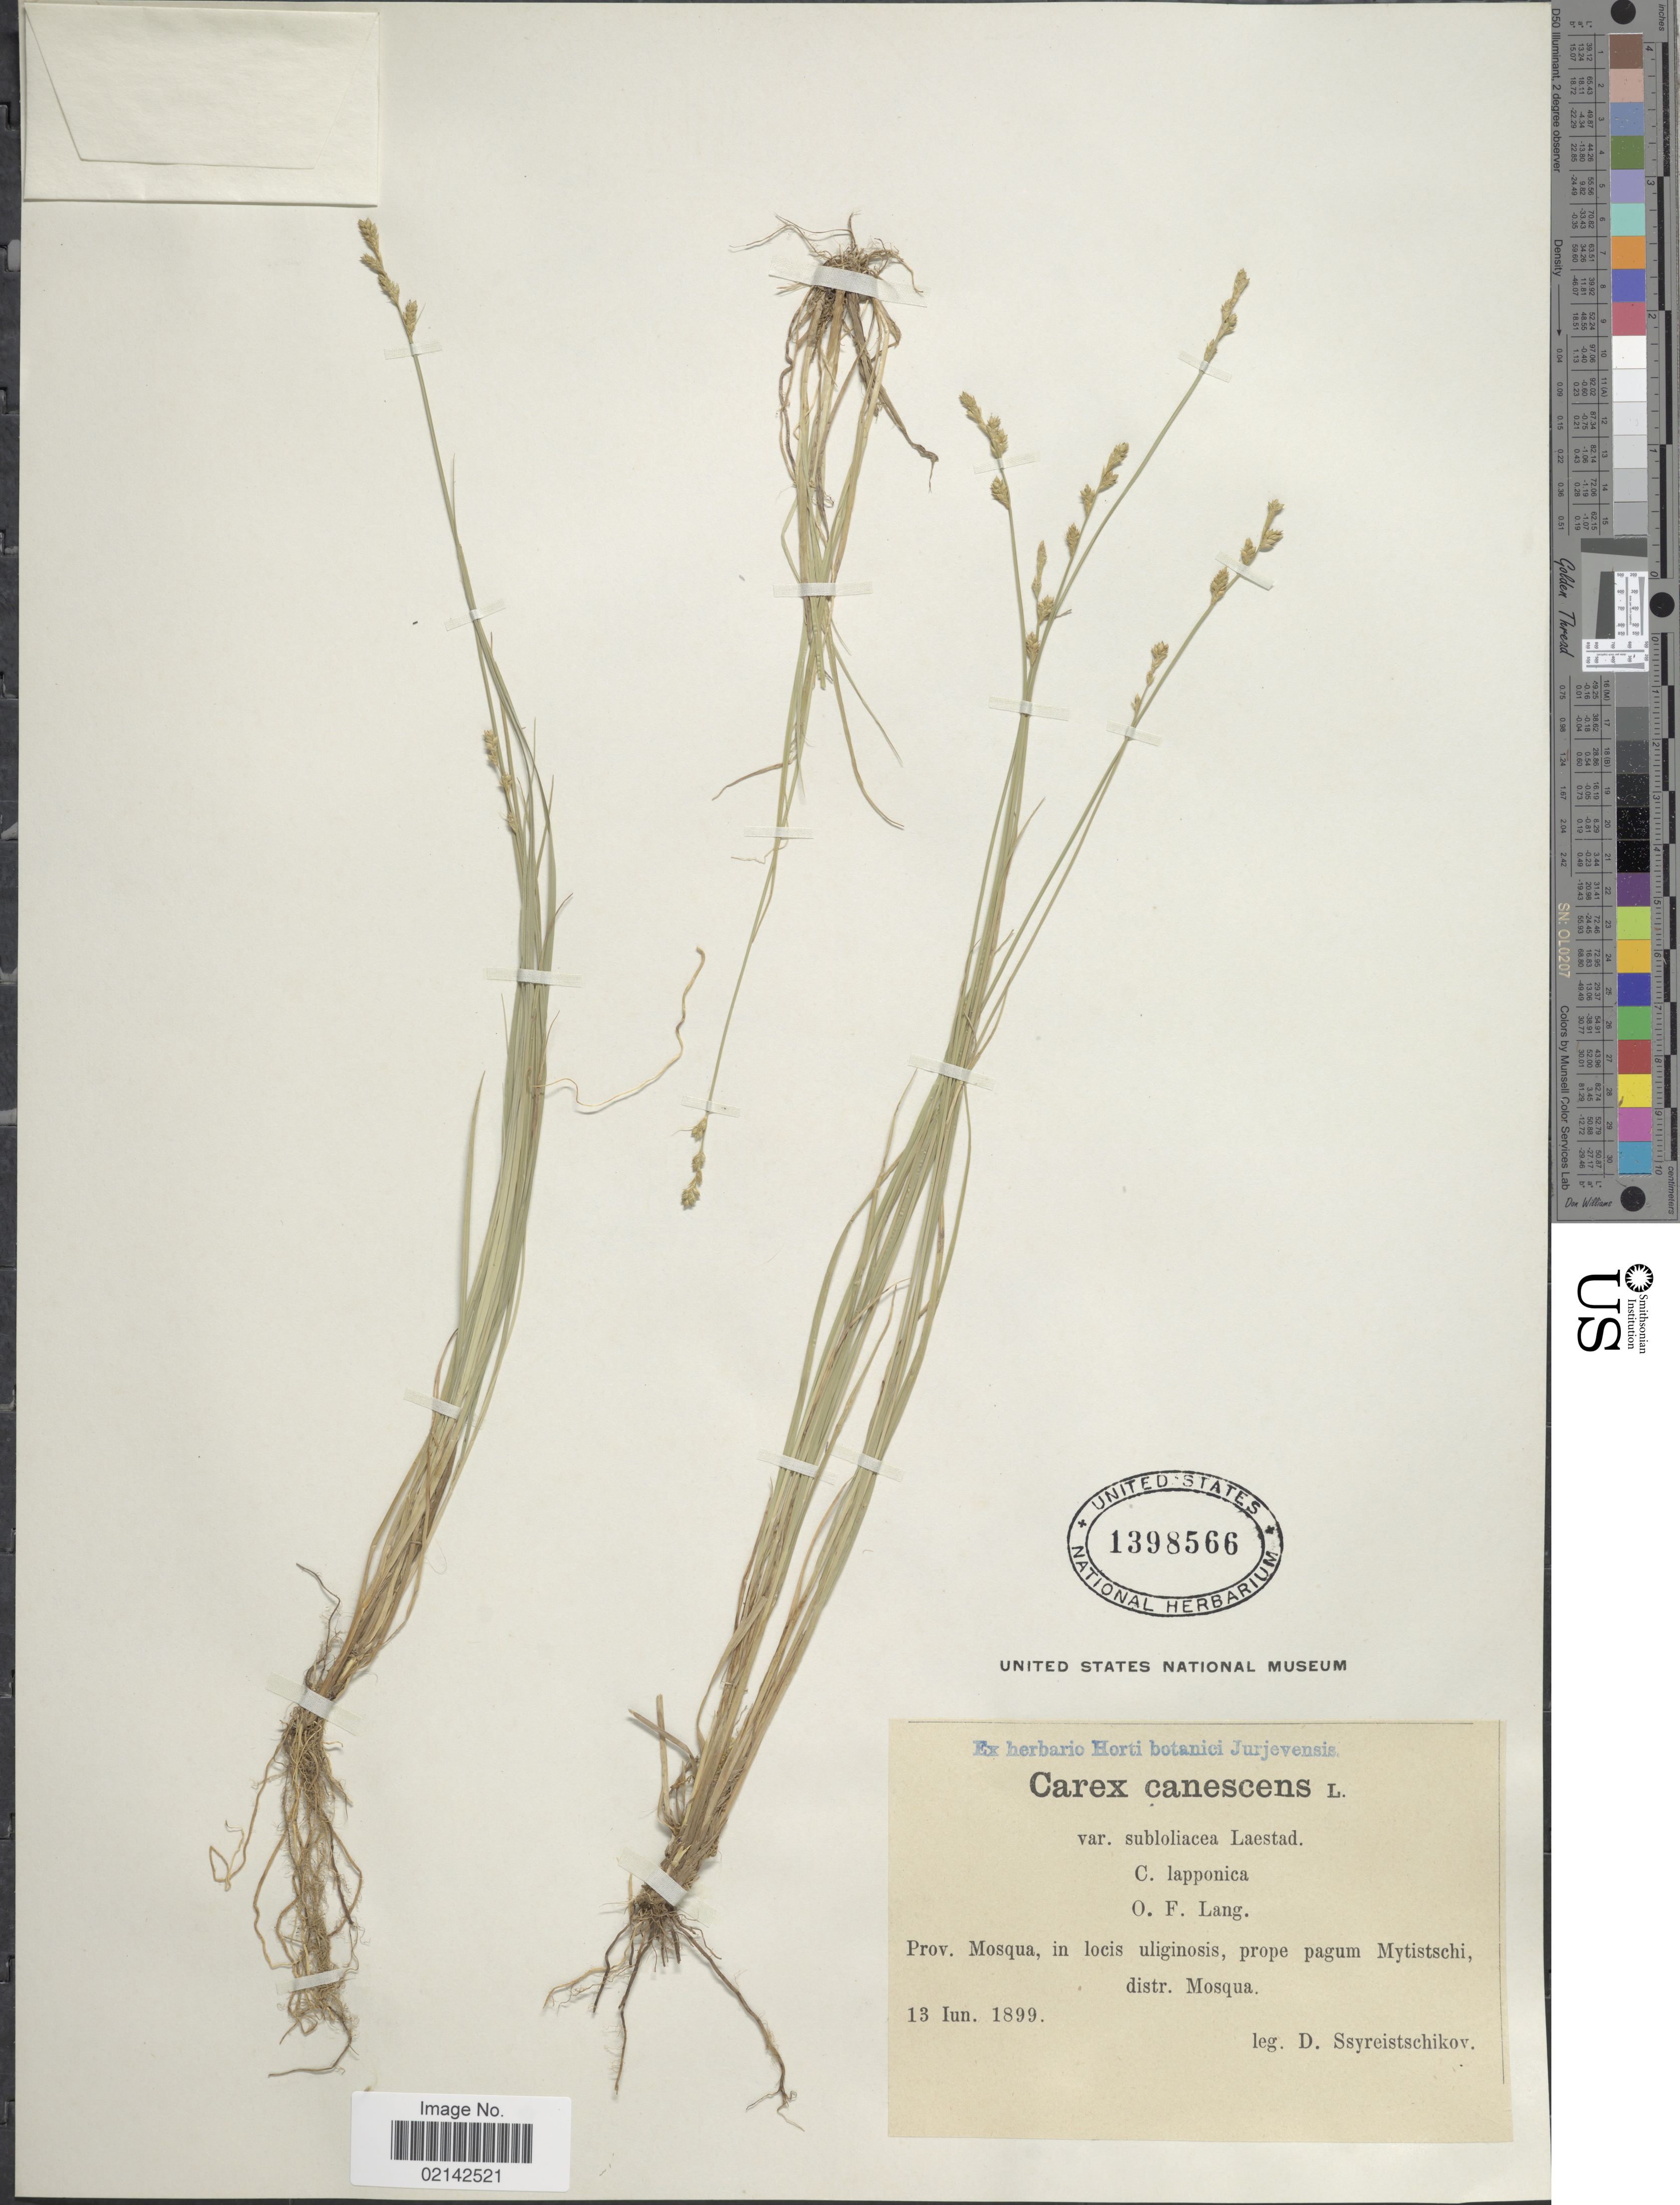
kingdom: Plantae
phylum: Tracheophyta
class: Liliopsida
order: Poales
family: Cyperaceae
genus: Carex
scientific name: Carex canescens var. canescens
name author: L.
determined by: Strong, Mark T., (BOT), Smithsonian Institution - National Museum of Natural History (UNITED STATES)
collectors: D. Ssyreistschikov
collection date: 1899-06-13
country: Russian Federation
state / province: Moscow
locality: Prov. Mosqua, in locis uliginosis, prope pagum Mytistschi, distr. Mosqua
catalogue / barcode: US 1398566